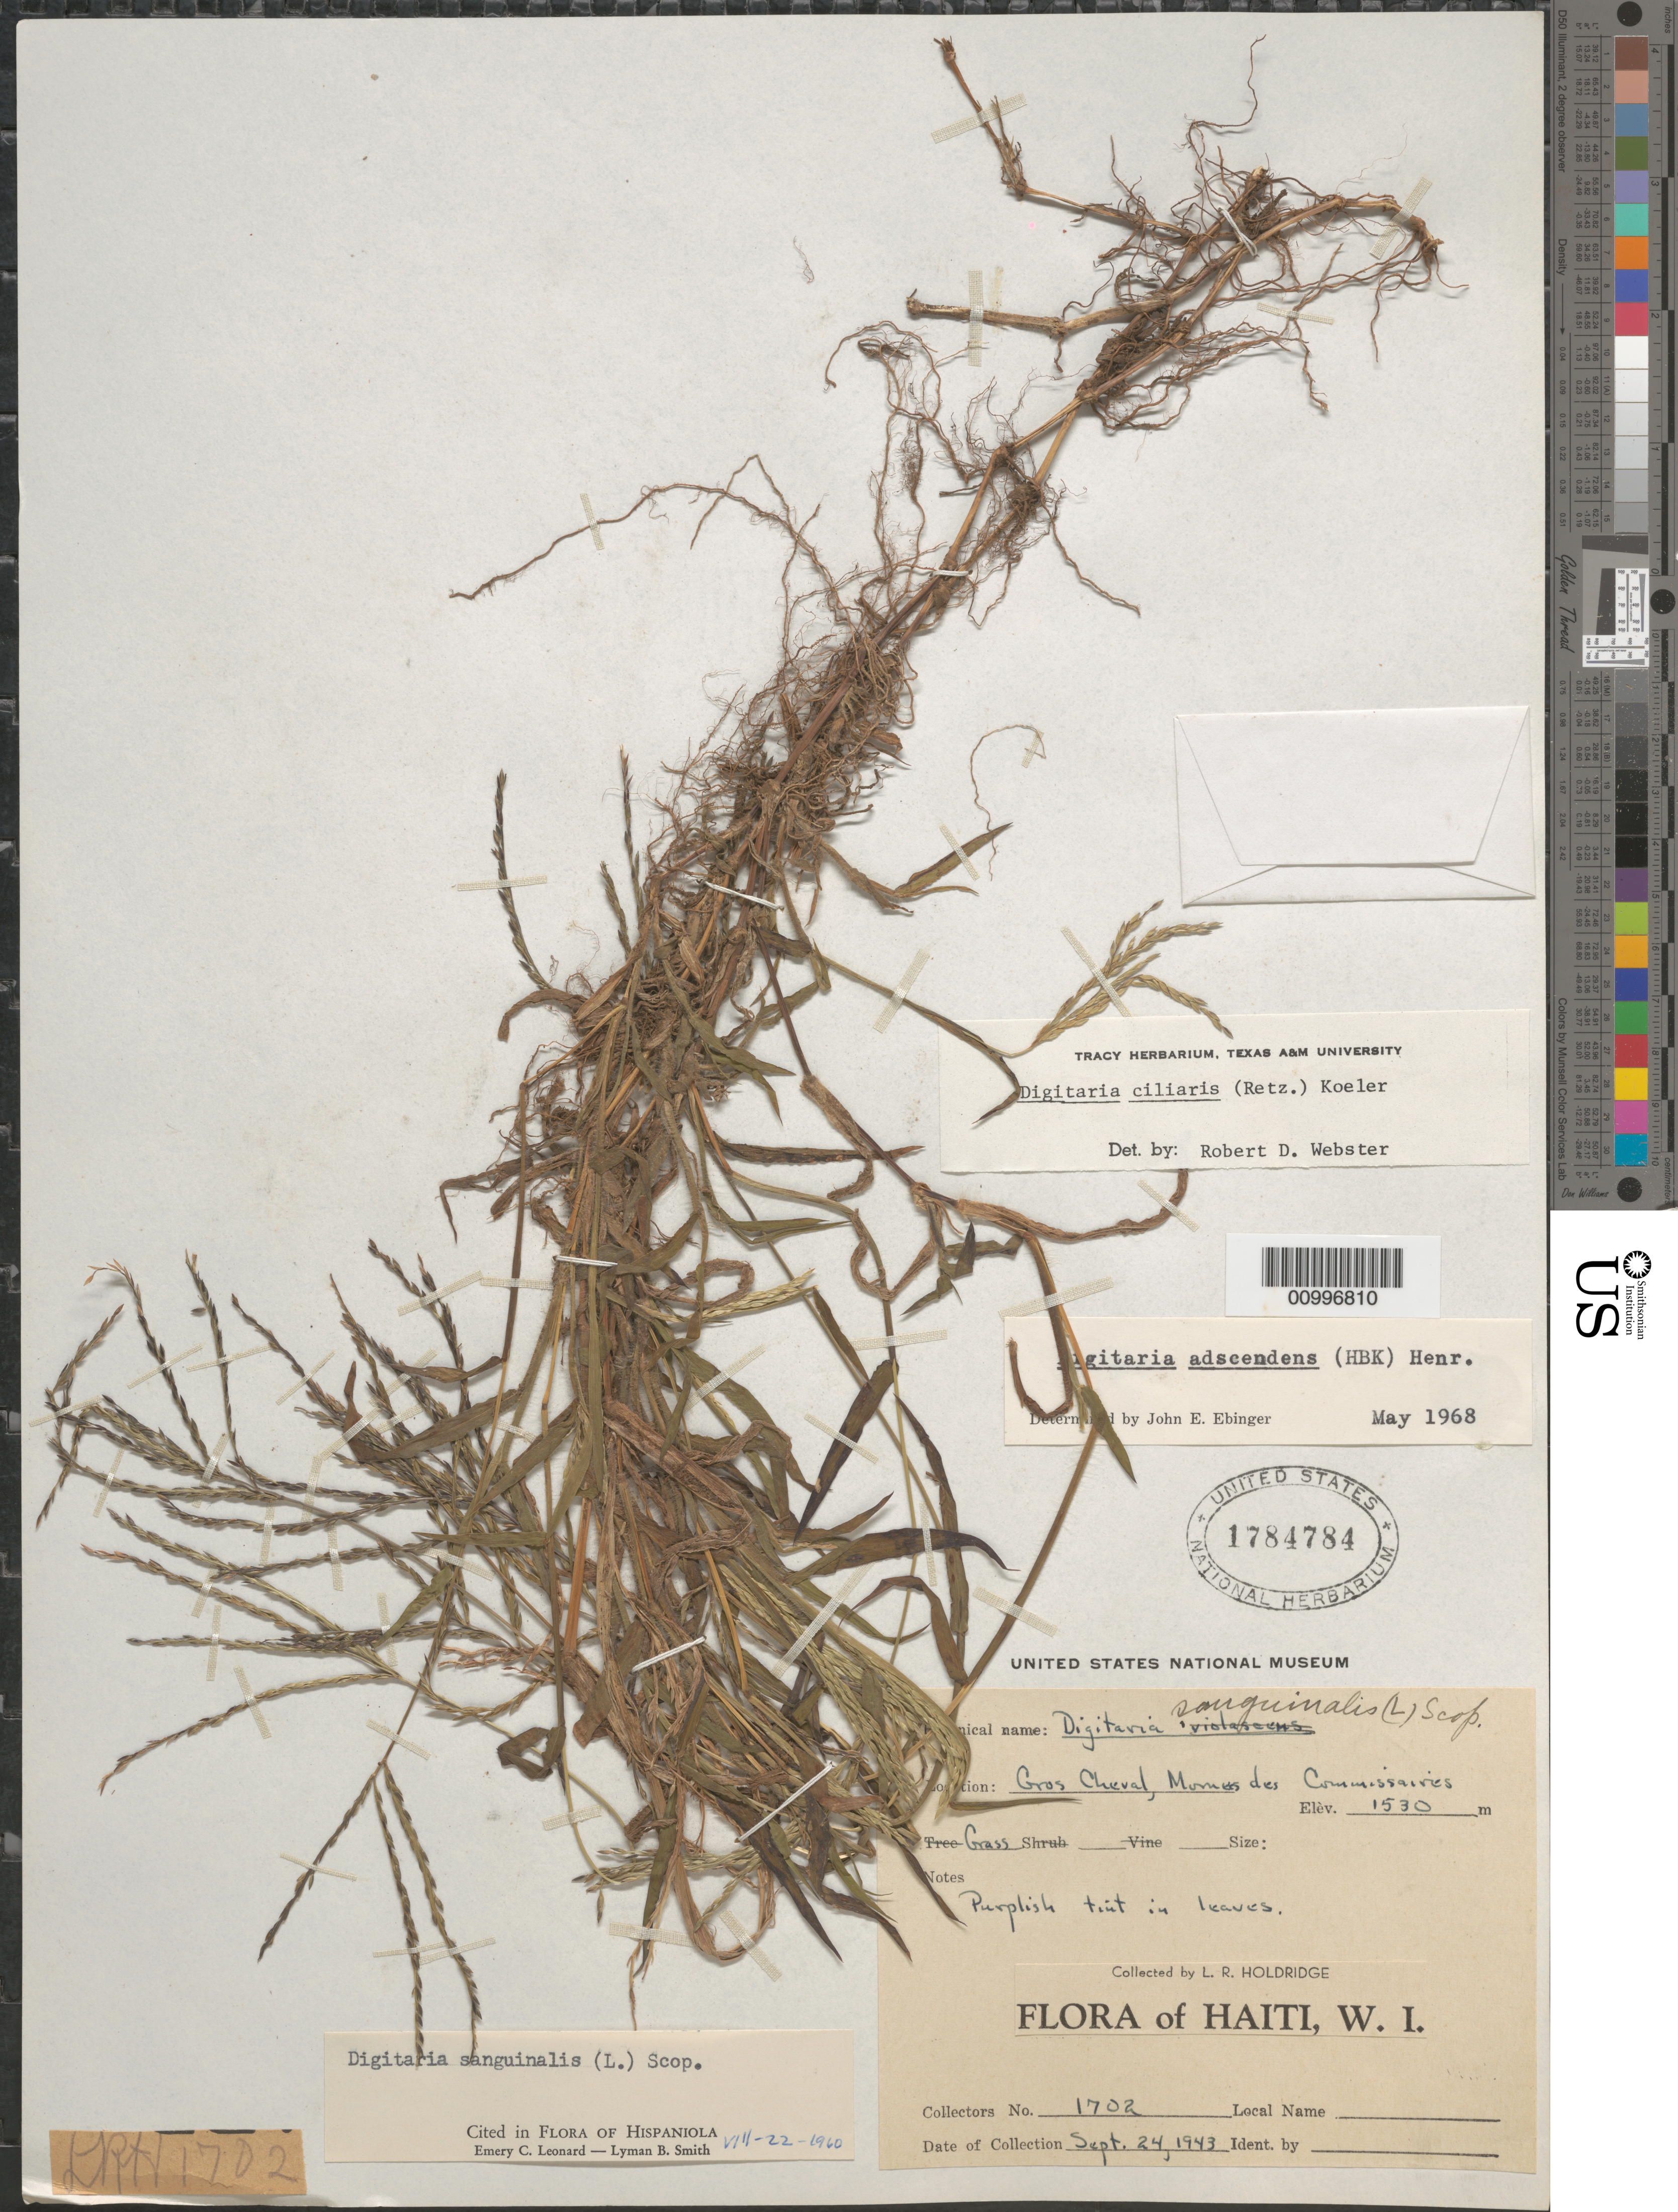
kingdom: Plantae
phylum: Tracheophyta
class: Liliopsida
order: Poales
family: Poaceae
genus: Digitaria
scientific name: Digitaria ciliaris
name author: (Retz.) Koeler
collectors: L. Holdridge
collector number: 1702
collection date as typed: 24 Sep 1943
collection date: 1943-09-24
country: Haiti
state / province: Óuest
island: Hispaniola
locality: Gros Cheval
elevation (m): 1530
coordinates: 0 N, 0 E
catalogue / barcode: US 1784784